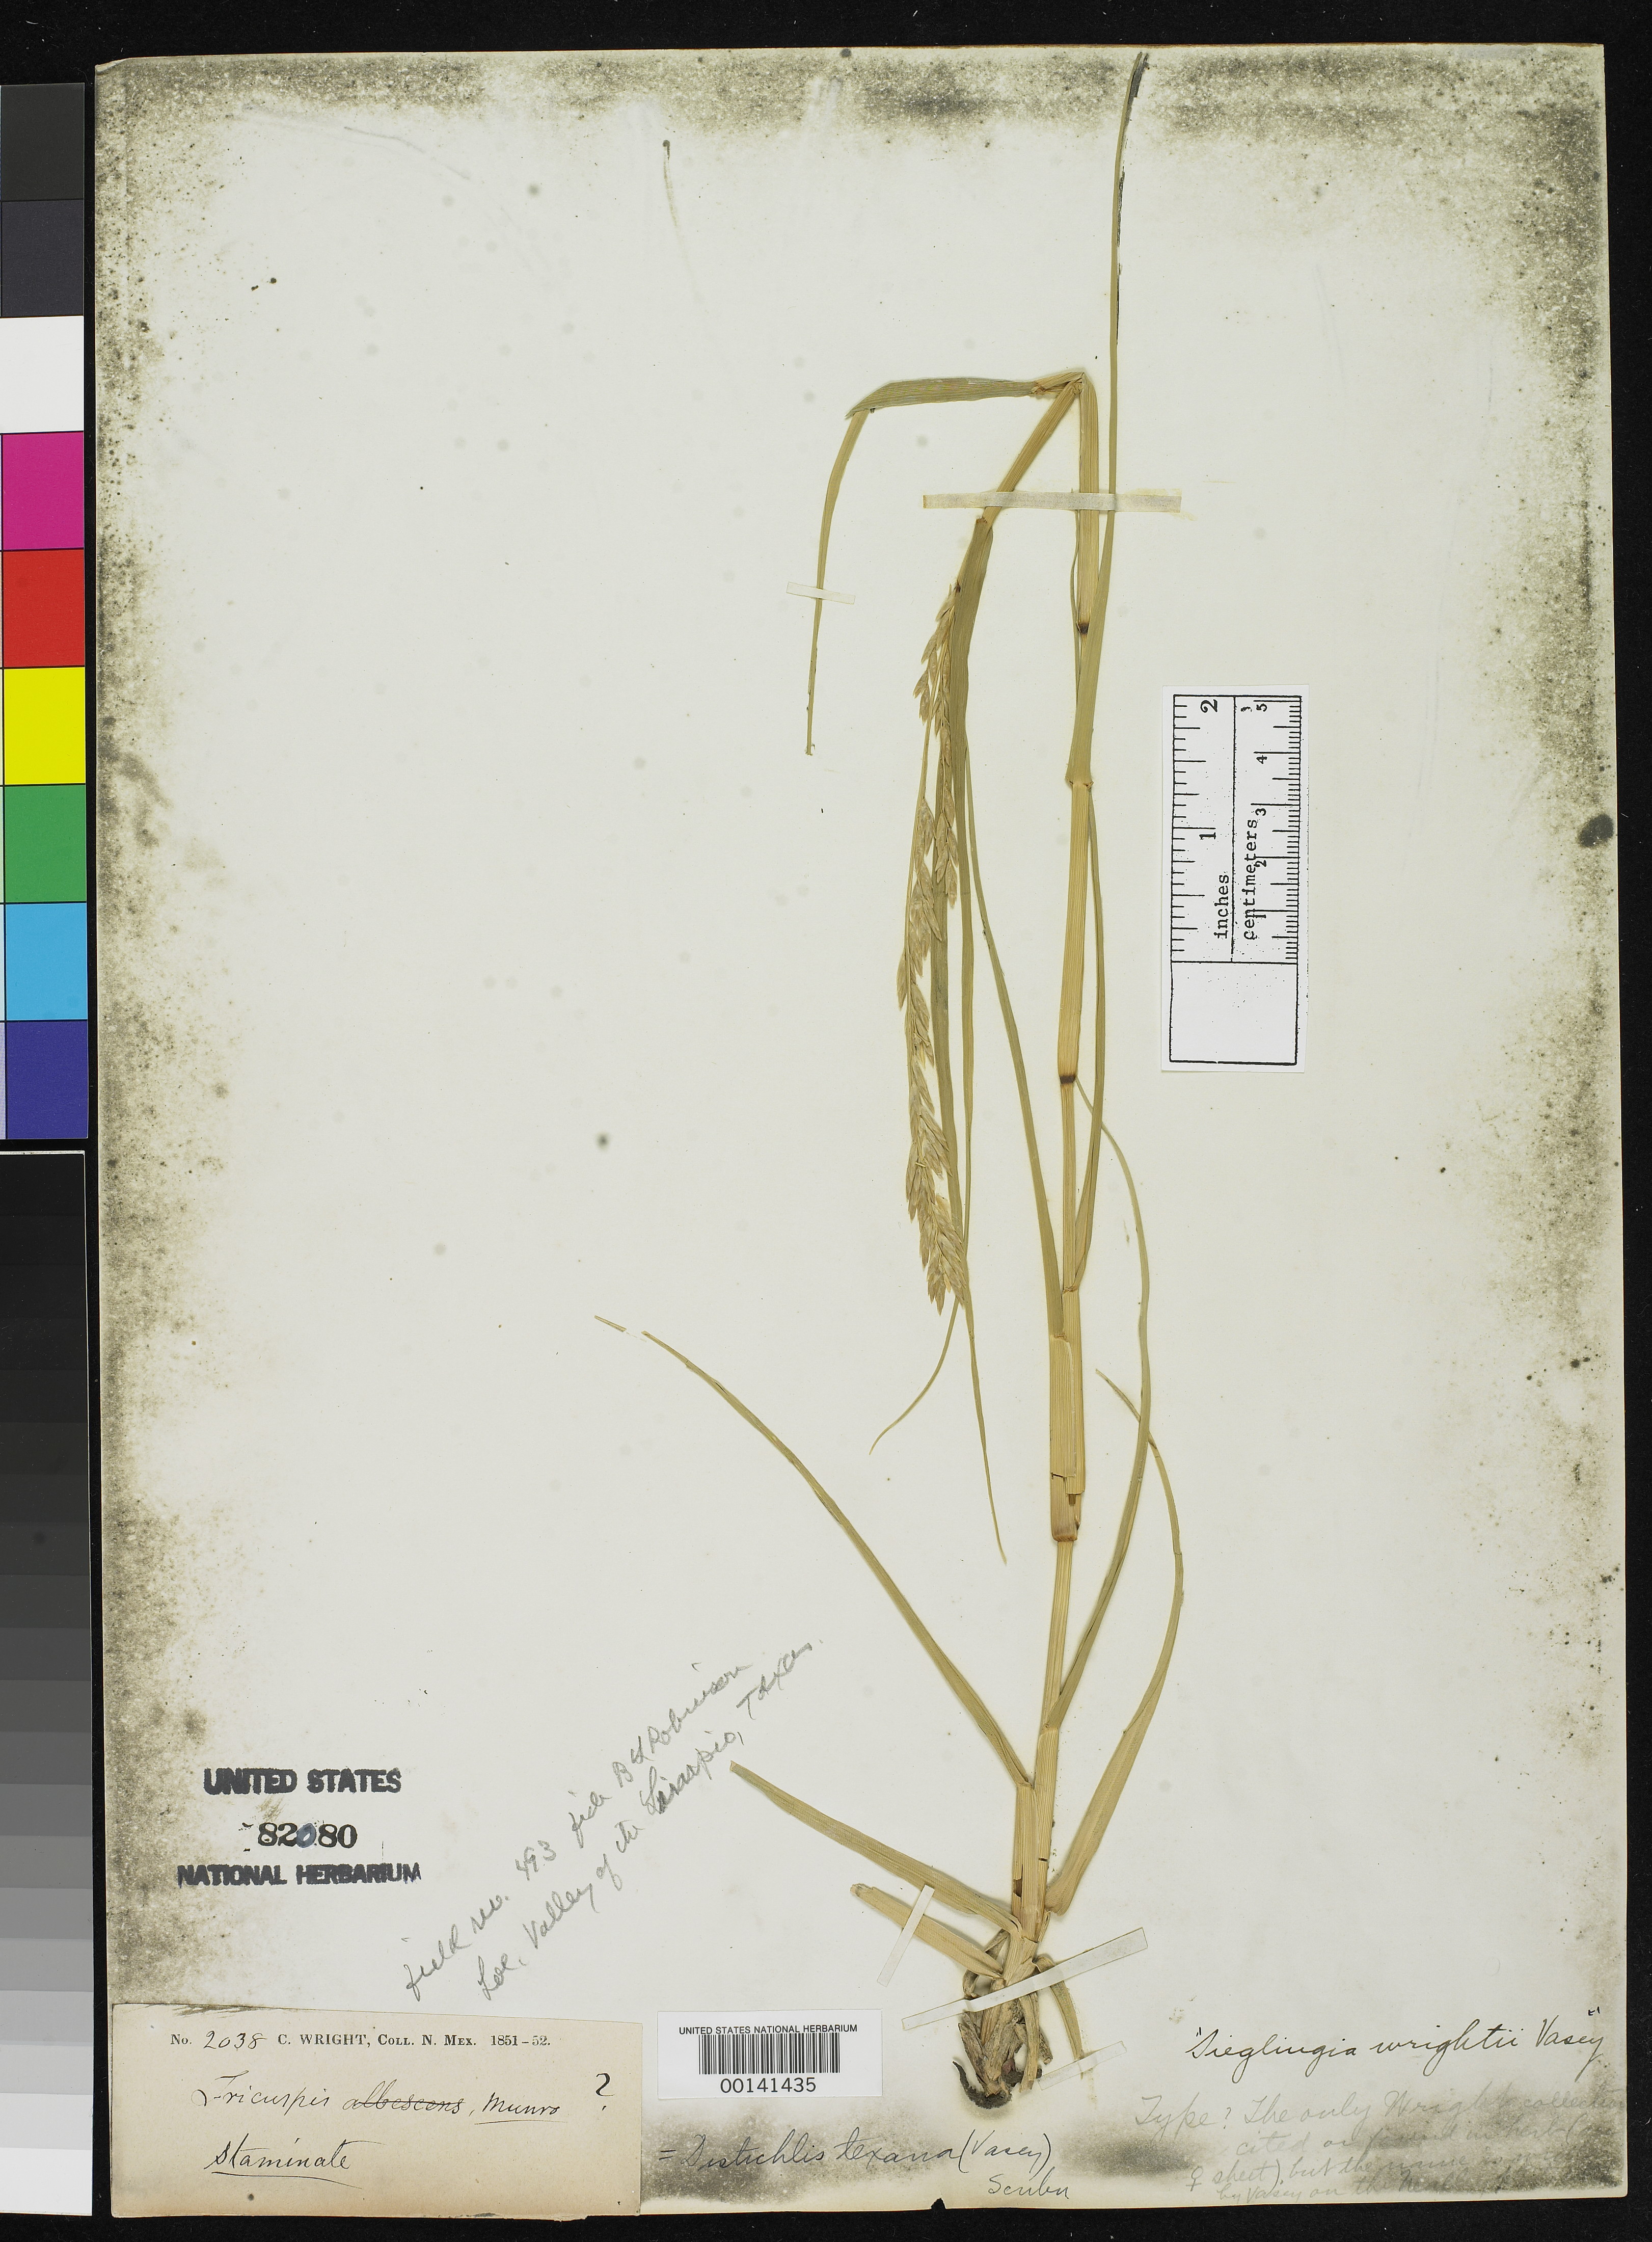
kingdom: Plantae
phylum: Tracheophyta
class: Liliopsida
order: Poales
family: Poaceae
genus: Sieglingia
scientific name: Sieglingia wrightii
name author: Vasey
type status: Isotype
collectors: C. Wright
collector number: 2038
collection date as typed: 1851 to -- --- 1852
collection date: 1851/1852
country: United States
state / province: Texas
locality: Limpio.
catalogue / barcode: US 82080